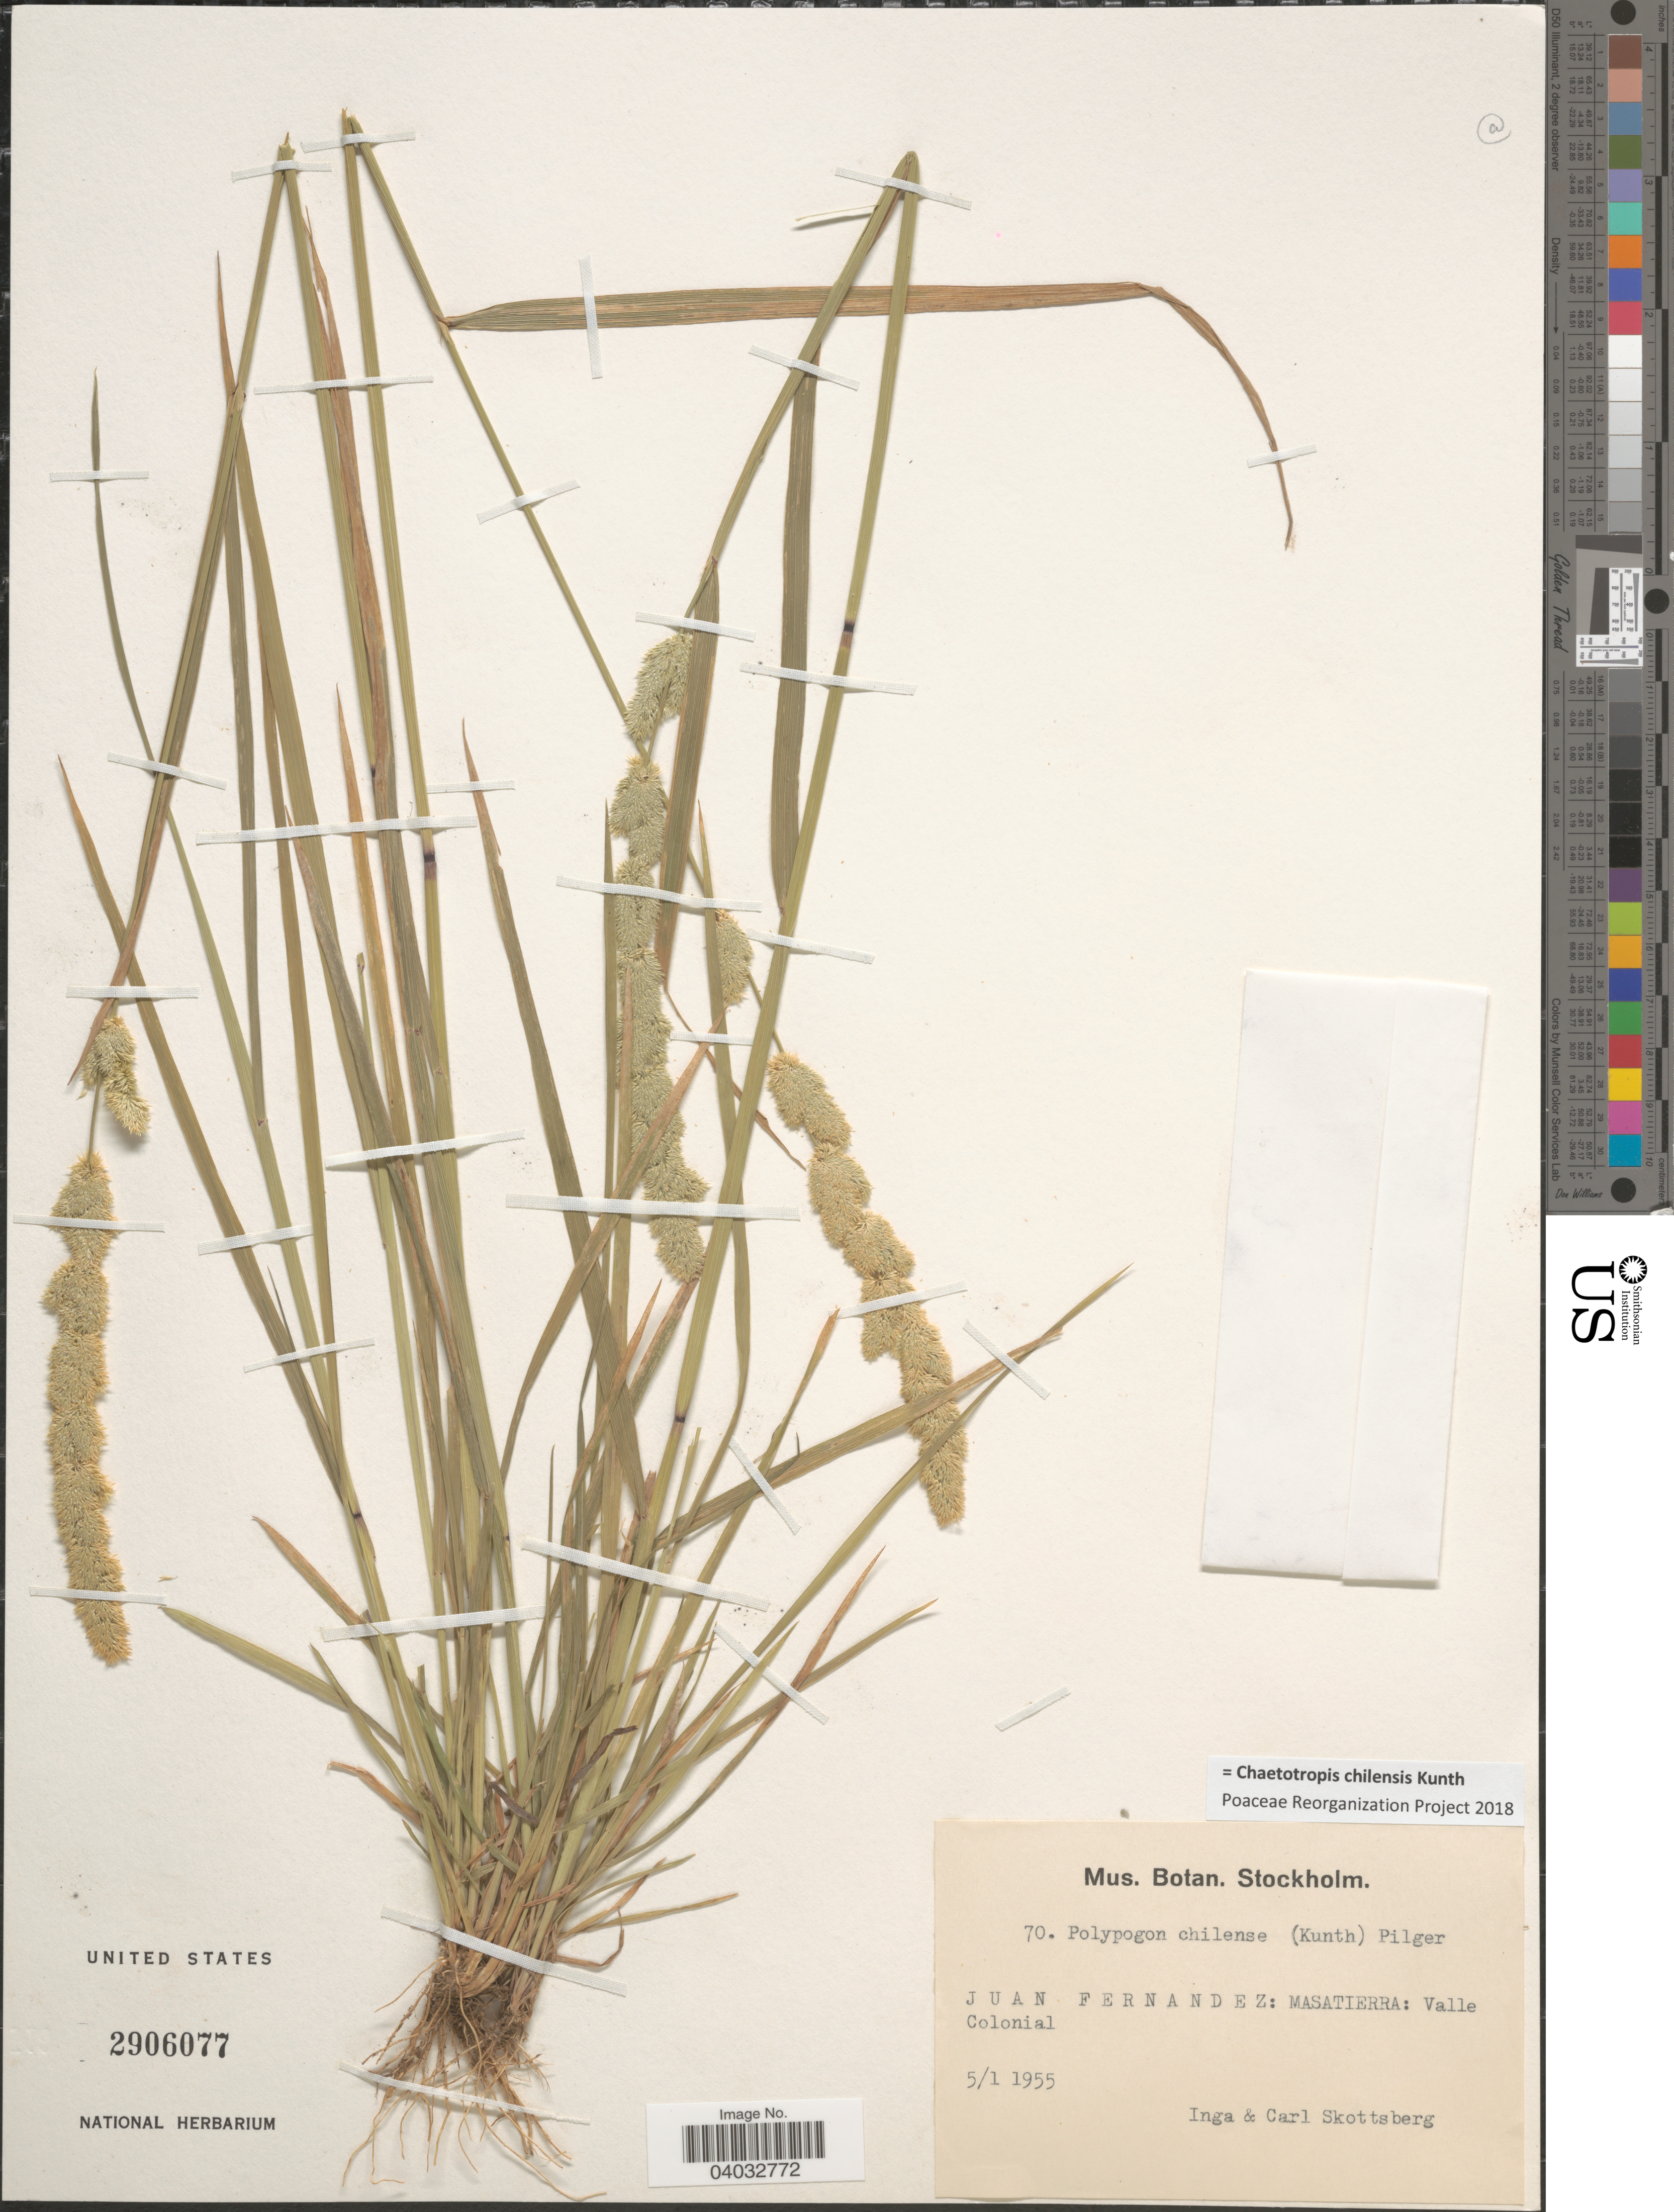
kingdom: Plantae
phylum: Tracheophyta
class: Liliopsida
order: Poales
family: Poaceae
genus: Chaetotropis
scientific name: Chaetotropis chiliensis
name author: Kunth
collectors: I. Skottsberg & C. Skottsberg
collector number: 70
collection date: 1955-01-05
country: Chile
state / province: Valparaíso (V)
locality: Juan Fernandez: Masatierra: Valle Colonial.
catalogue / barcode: US 2906077